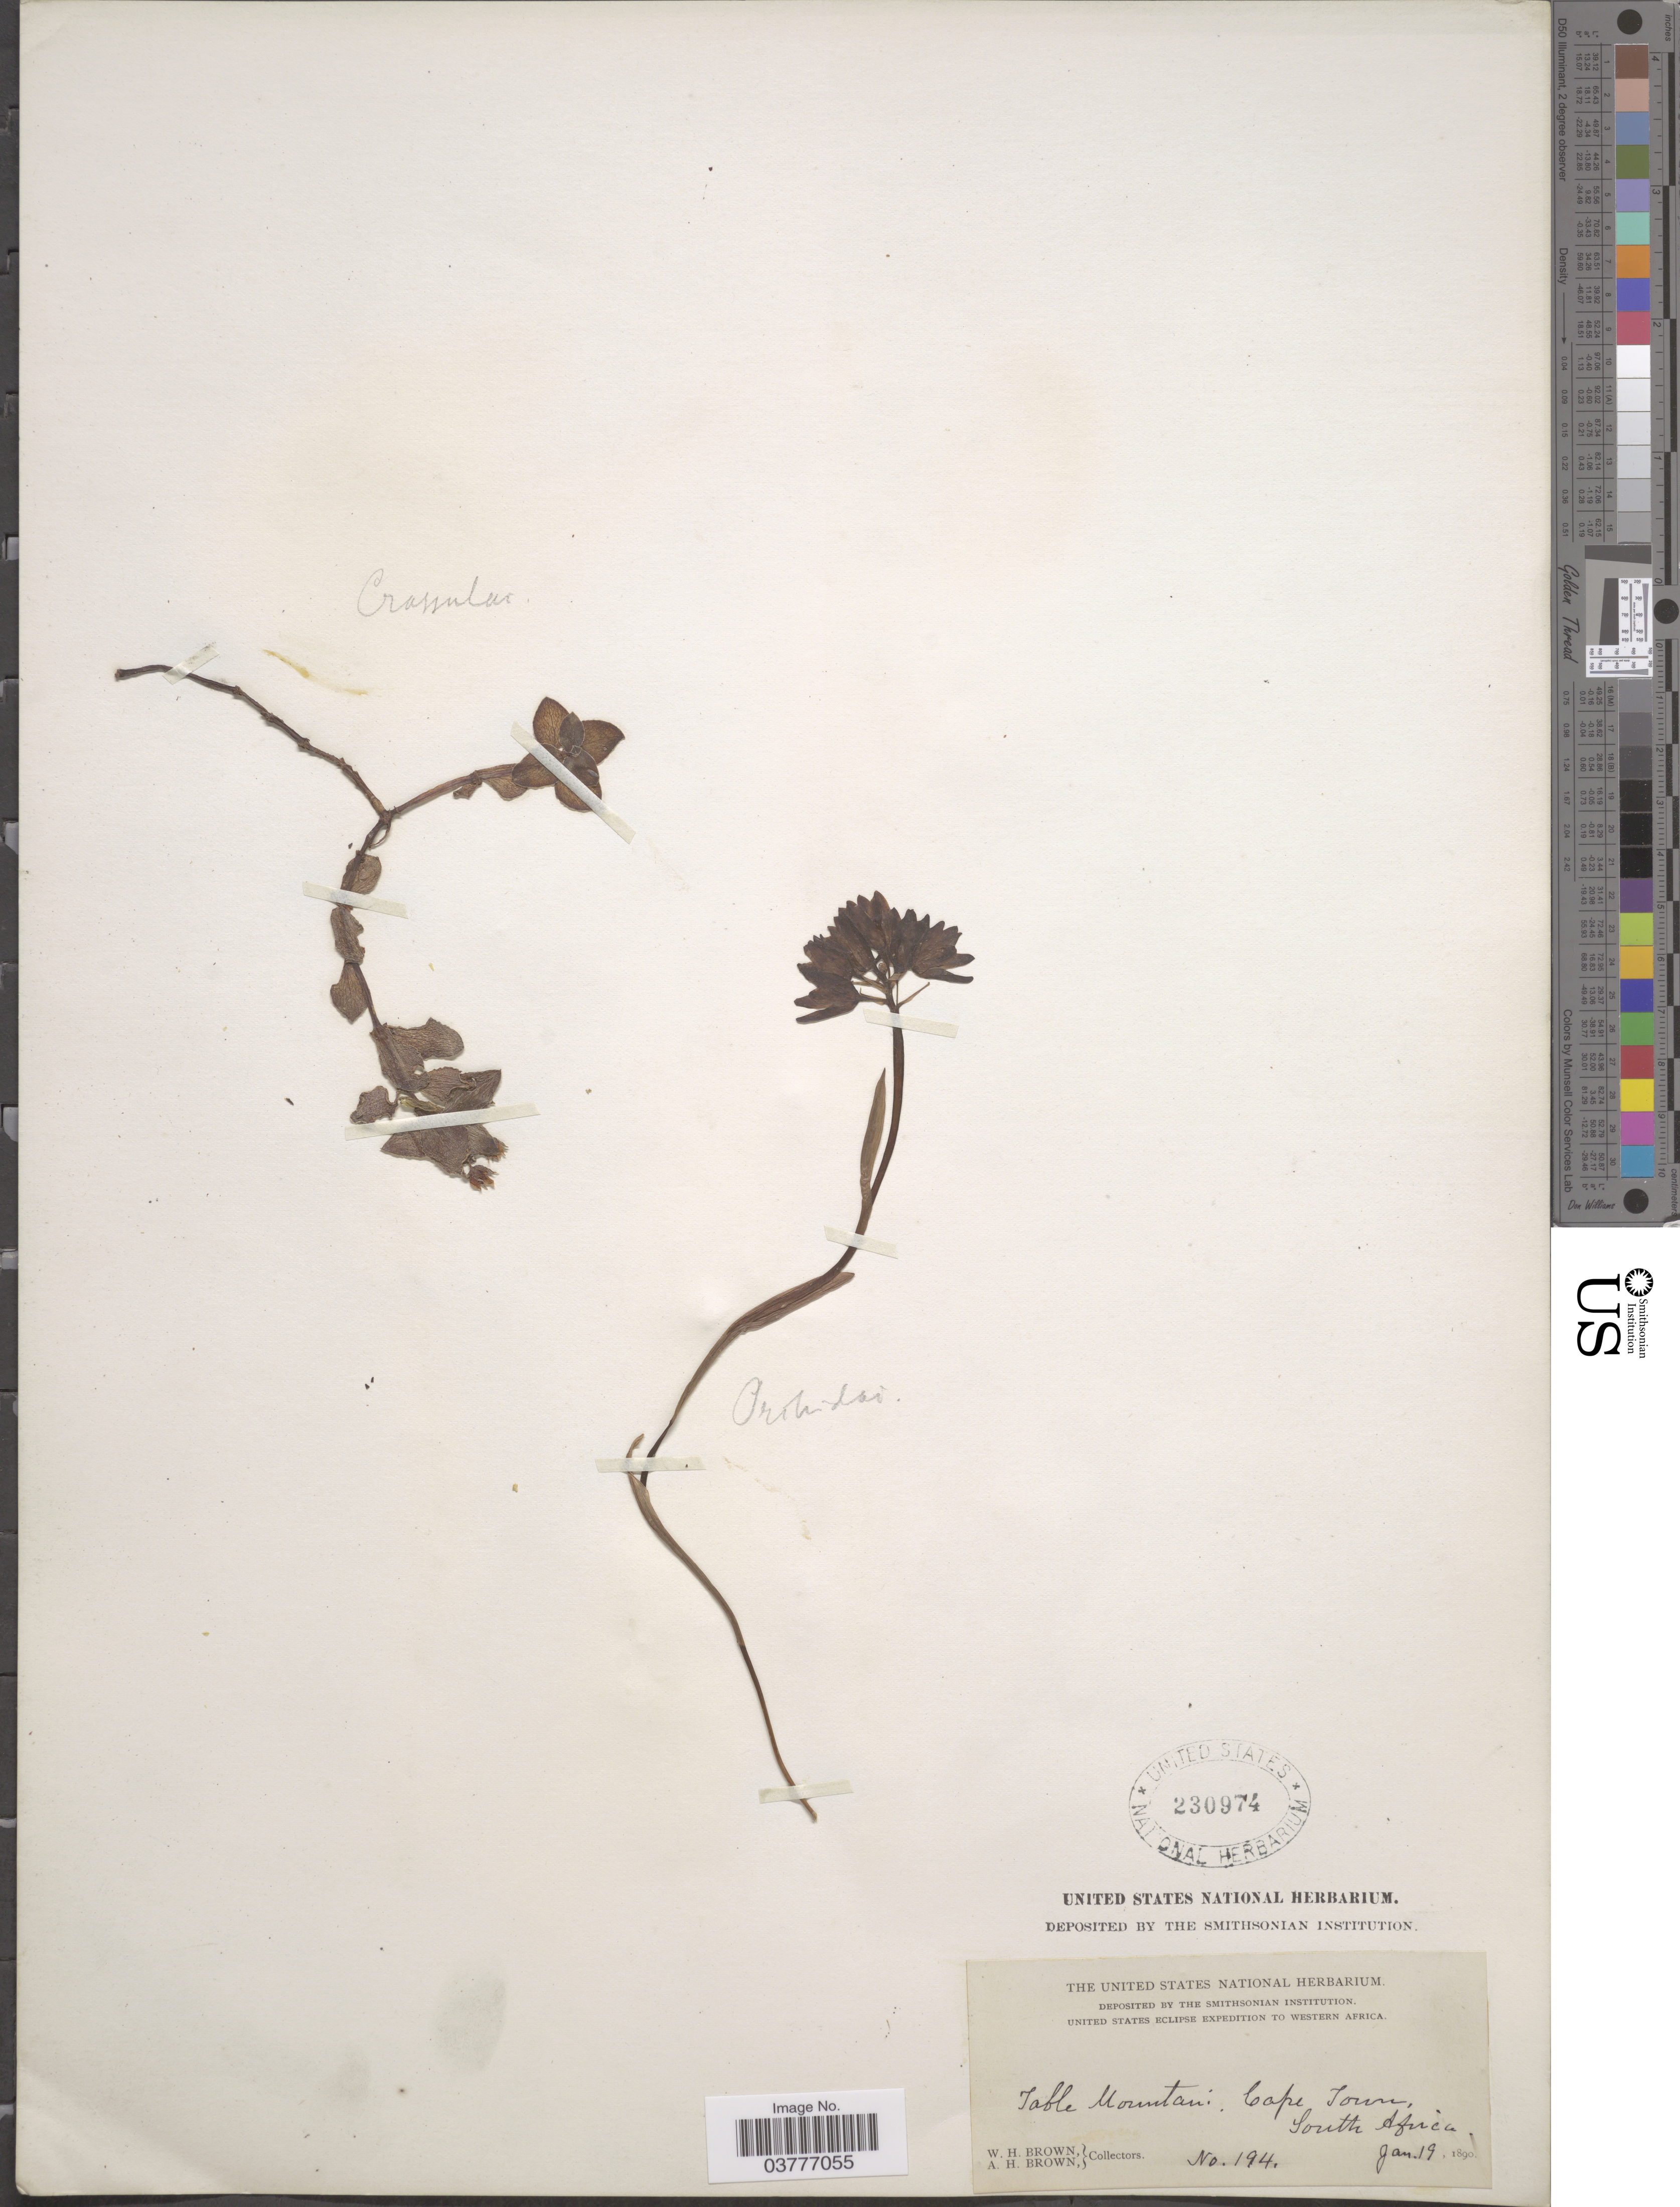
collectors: W. H. Brown & A. H. Brown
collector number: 194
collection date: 1890-01-19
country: South Africa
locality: Table Mountain. Cape Town, South Africa.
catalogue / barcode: US 230974